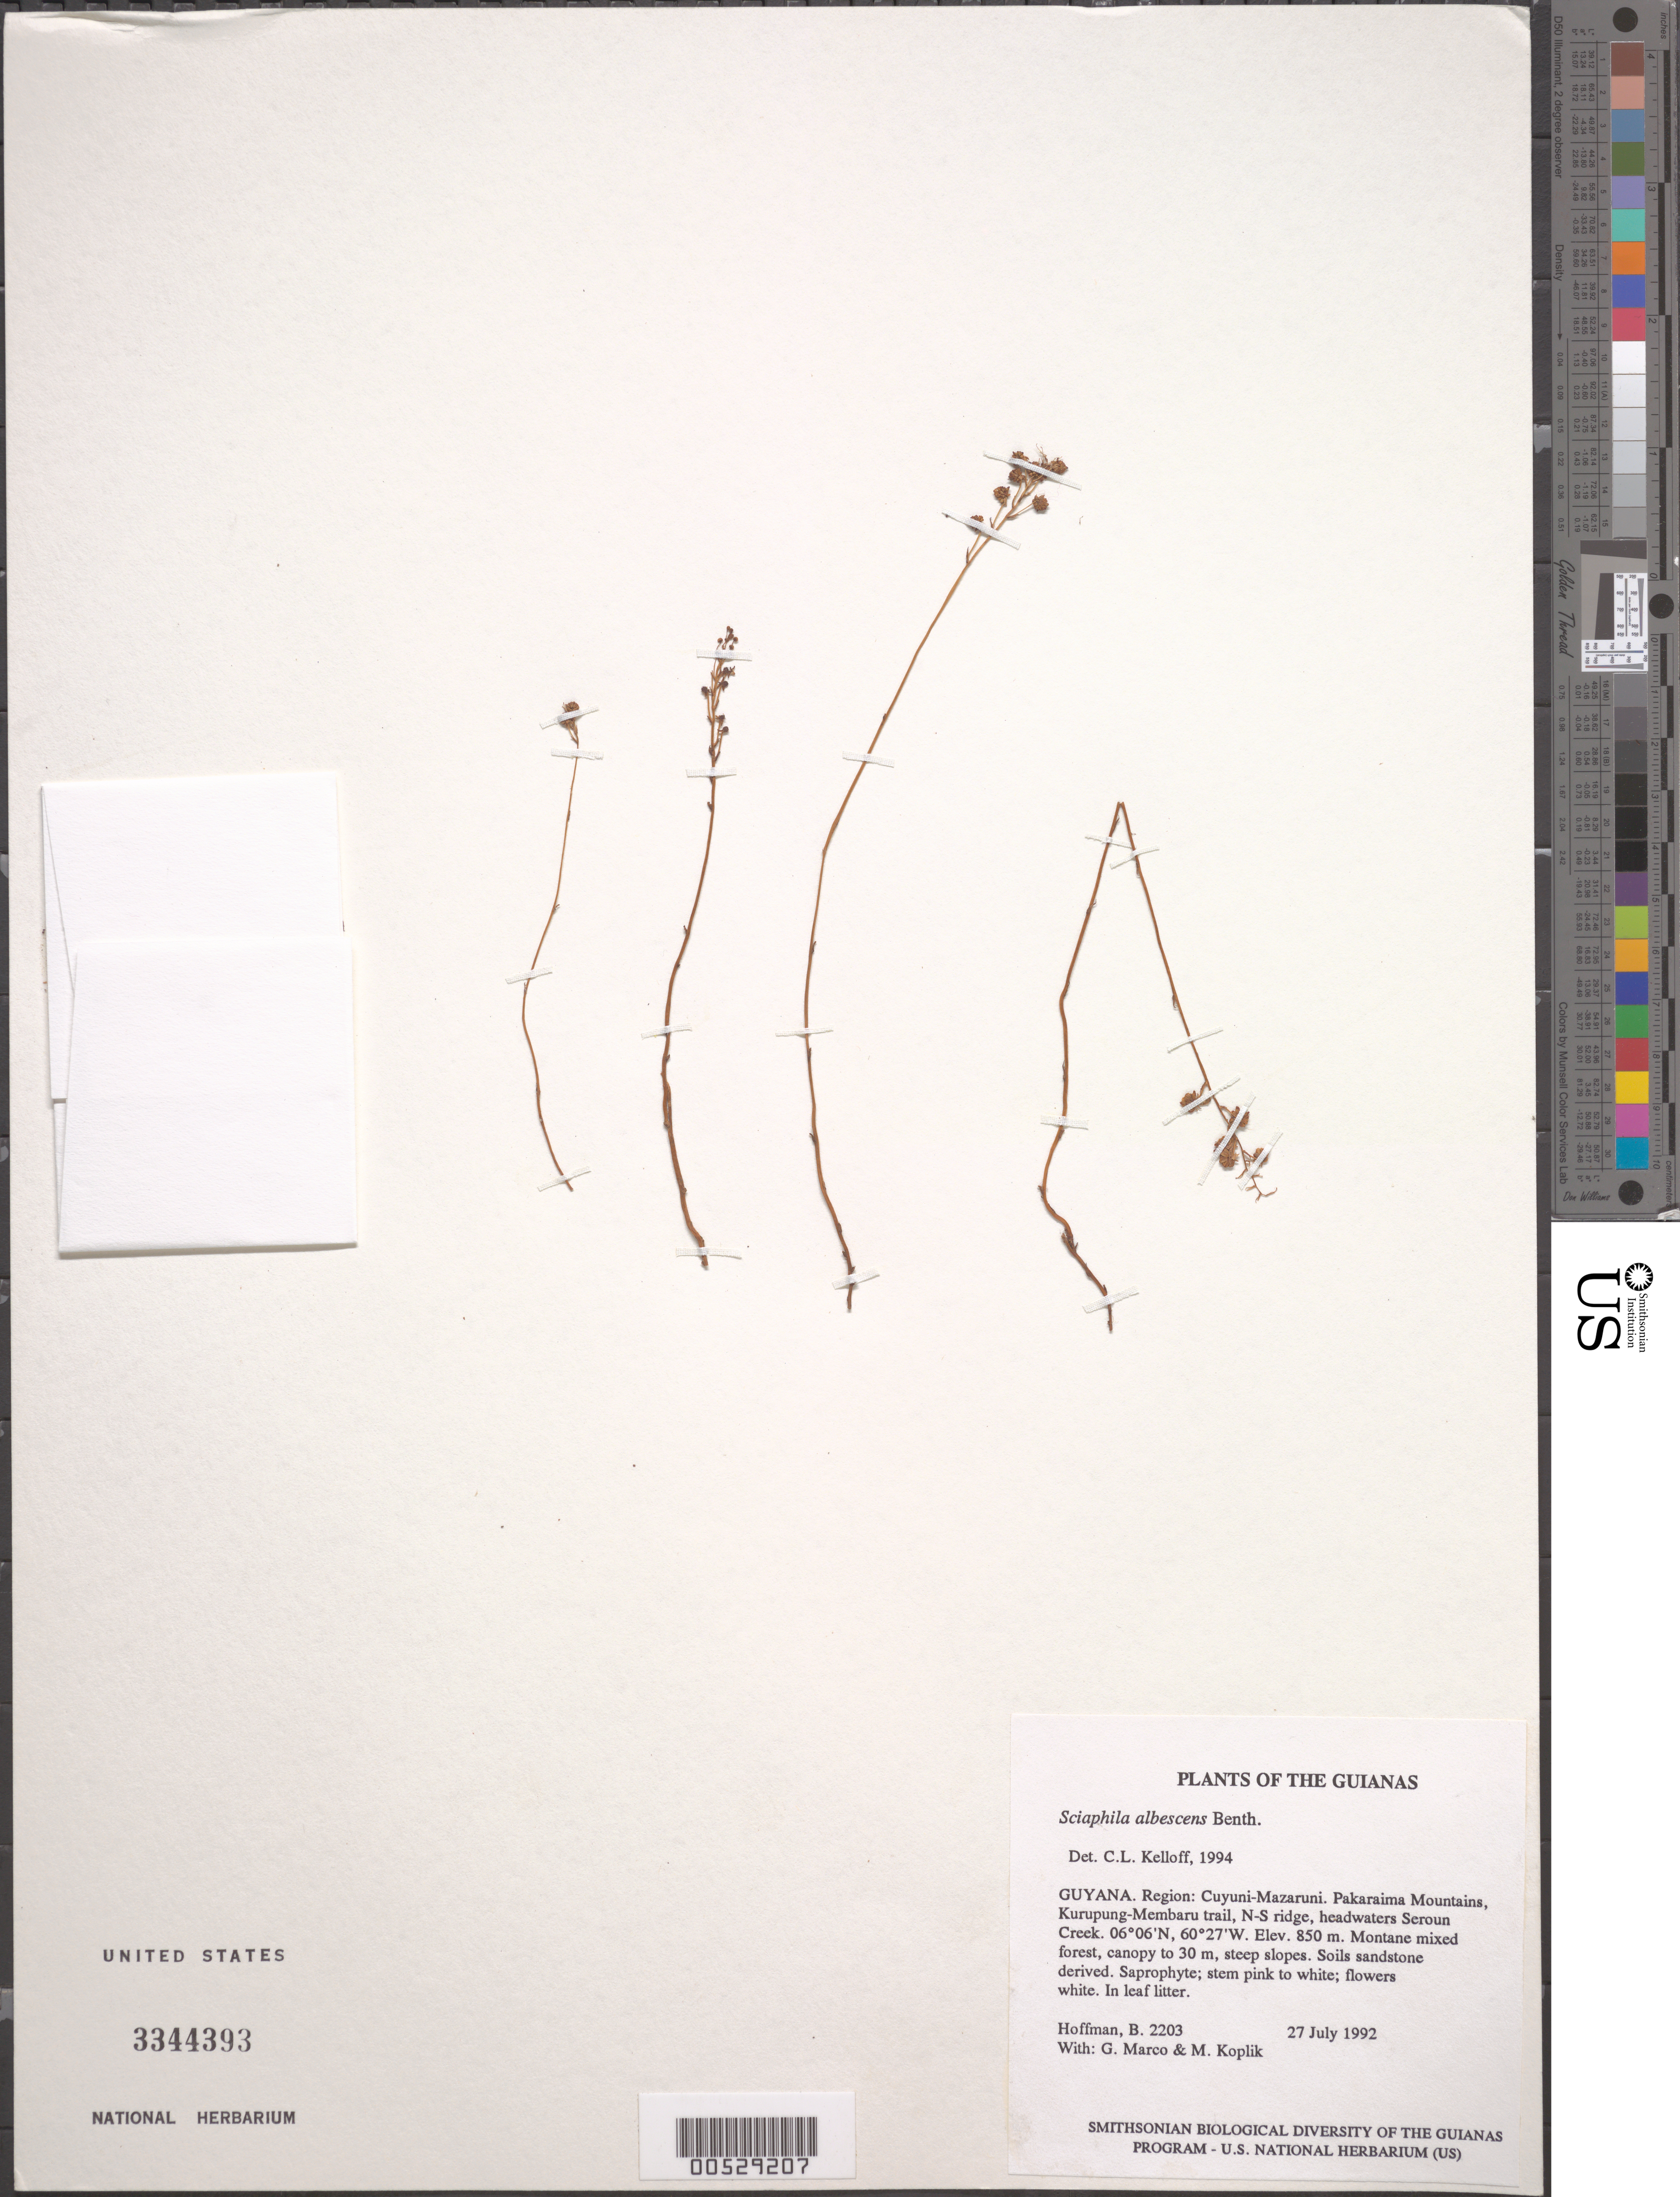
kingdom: Plantae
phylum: Tracheophyta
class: Liliopsida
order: Pandanales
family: Triuridaceae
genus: Sciaphila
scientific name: Sciaphila albescens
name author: Benth.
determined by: Kelloff, Carol L., (US), Smithsonian Institution - National Museum of Natural History (UNITED STATES)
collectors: B. Hoffman, G. Marco & M. Koplik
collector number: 2203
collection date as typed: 27 July 1992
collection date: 1992-07-27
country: Guyana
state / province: Cuyuni-Mazaruni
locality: Pakaraima Mountains, Kurupung-Membaru trail, N-S ridge, divide between the two watersheds, headwaters Seroun Creek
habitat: Montane mixed forest, canopy to 30 m, steep slopes. Soils sandstone derived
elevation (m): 850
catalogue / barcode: US 3344393